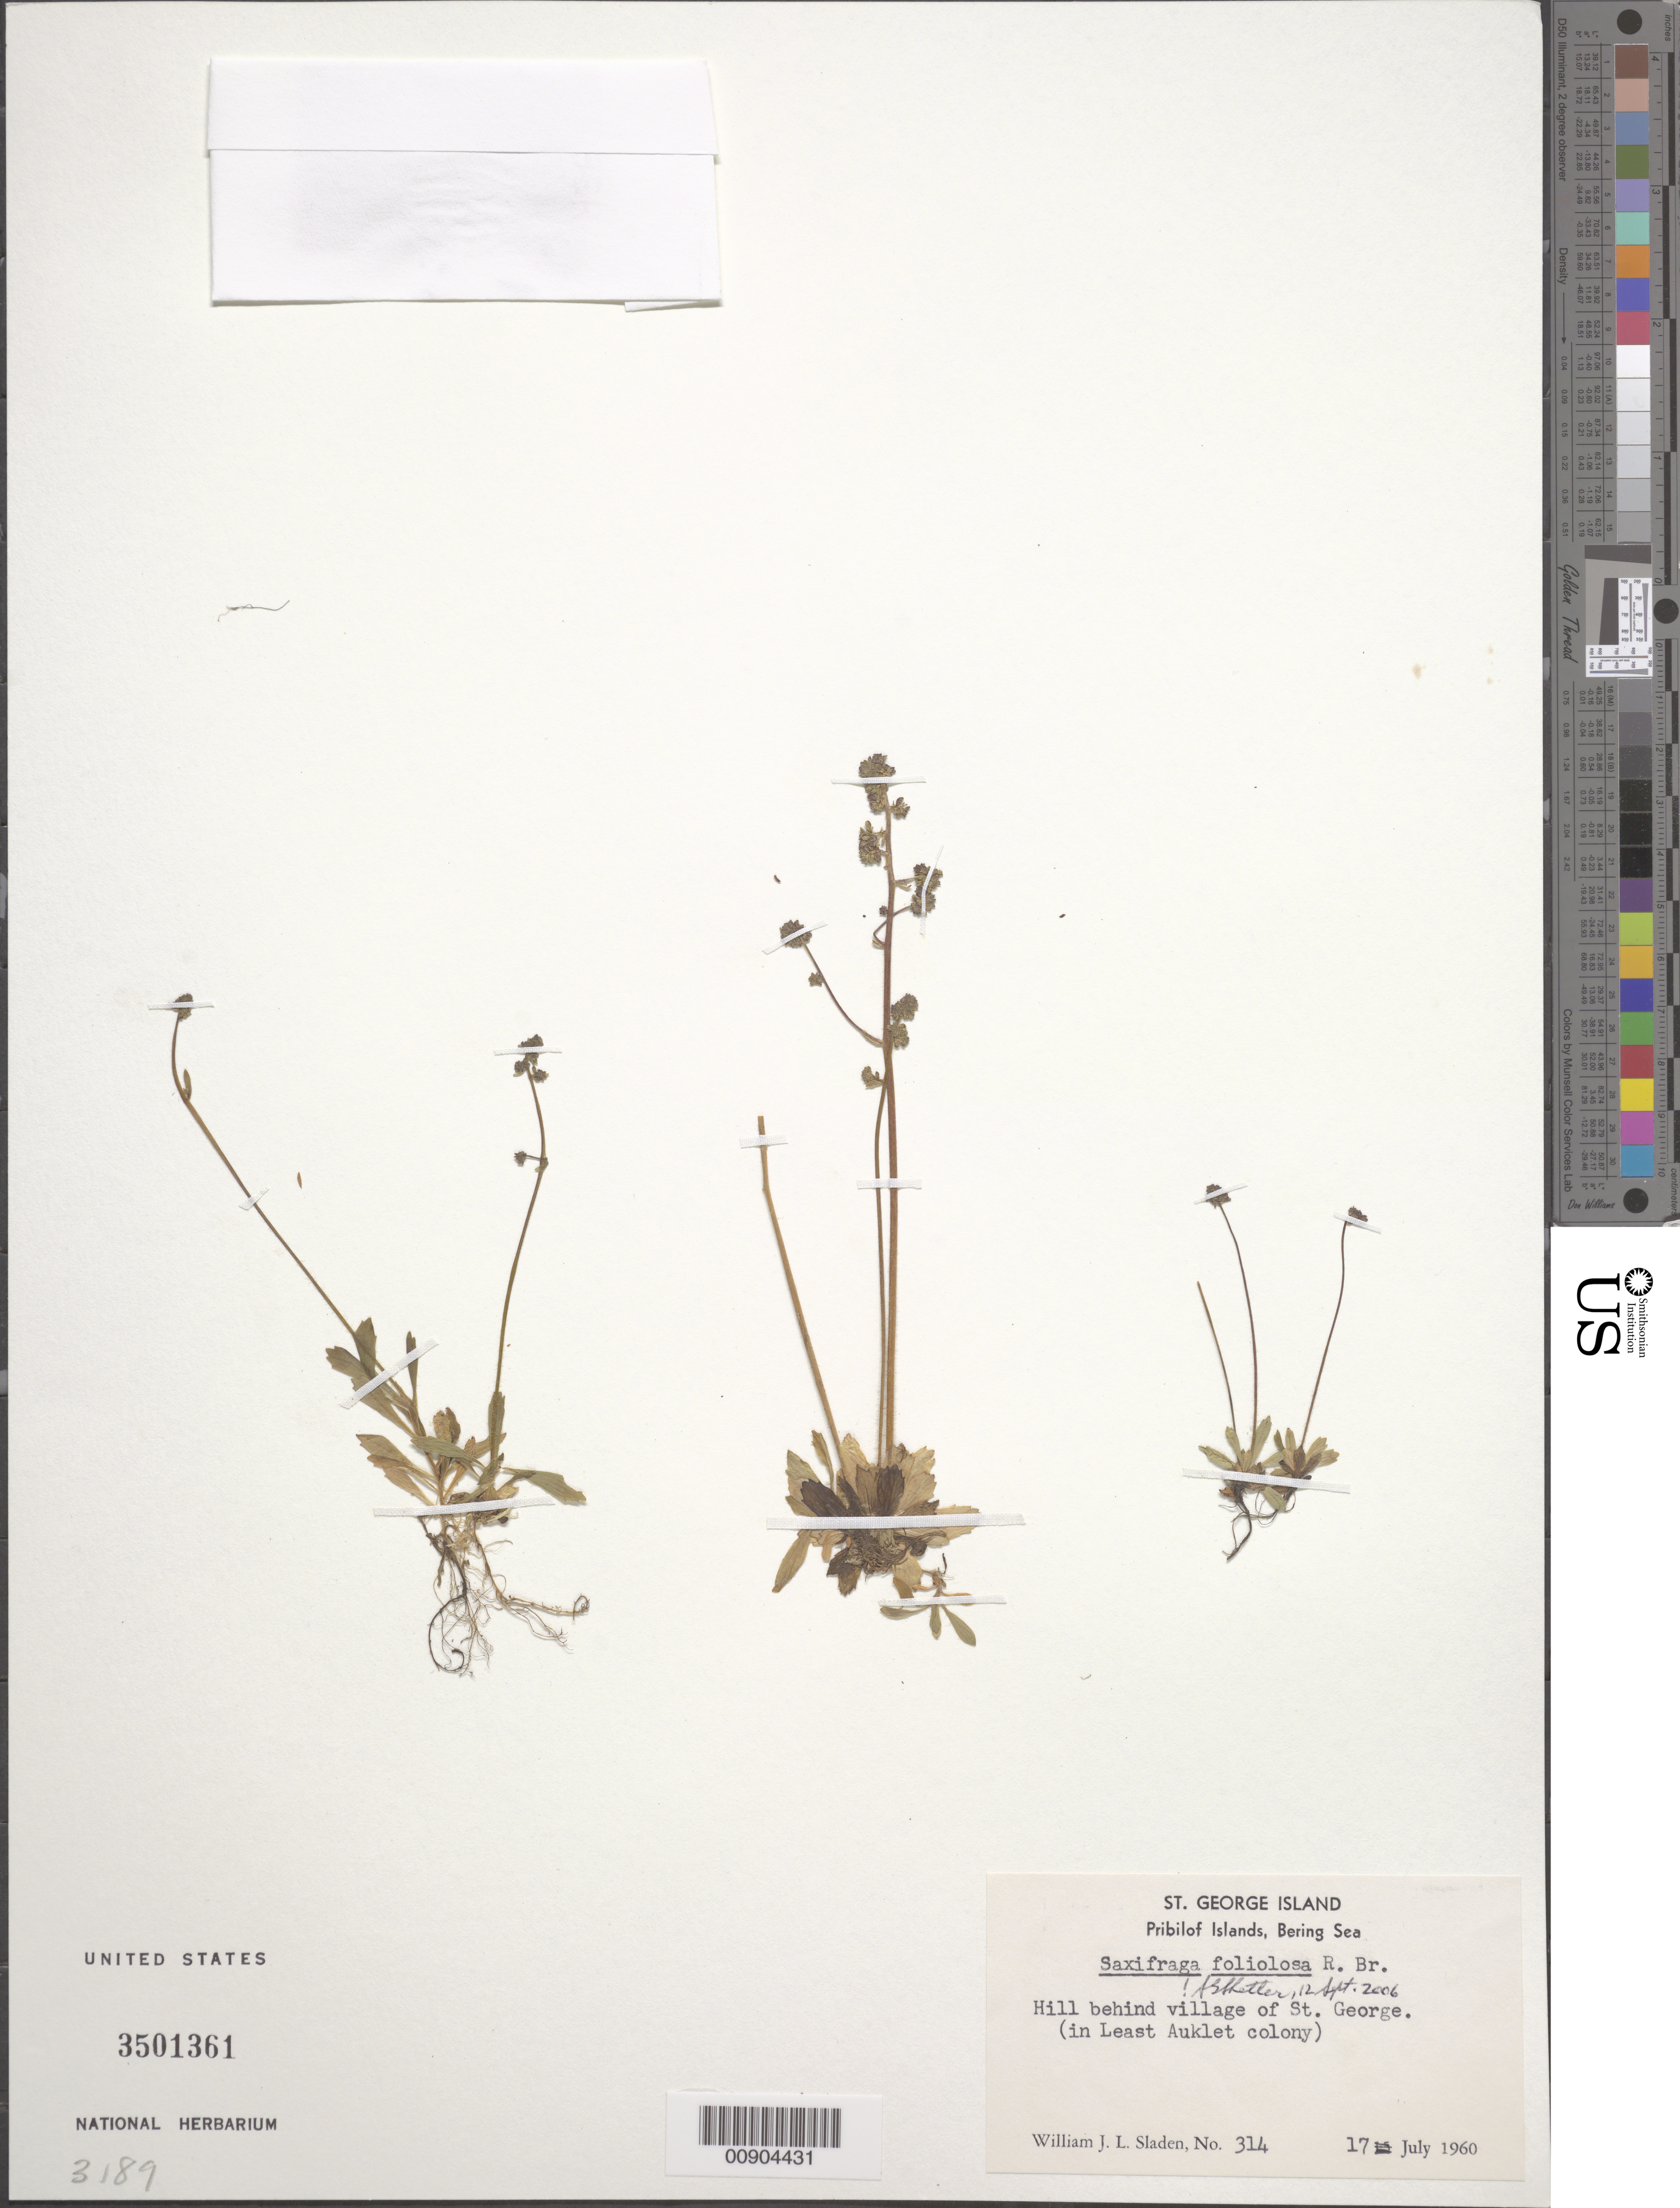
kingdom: Plantae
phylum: Tracheophyta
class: Magnoliopsida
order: Saxifragales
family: Saxifragaceae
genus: Micranthes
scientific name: Micranthes foliolosa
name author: (R. Br.) Gornall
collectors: W. Sladen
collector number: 314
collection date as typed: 17 Jul 1960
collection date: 1960-07-17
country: United States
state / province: Alaska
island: St. George Island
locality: St. George Island. Behind village of St. George. (in Least Auklet colony), Bering Sea, Pribilof Islands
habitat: Hill.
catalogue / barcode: US 3501361